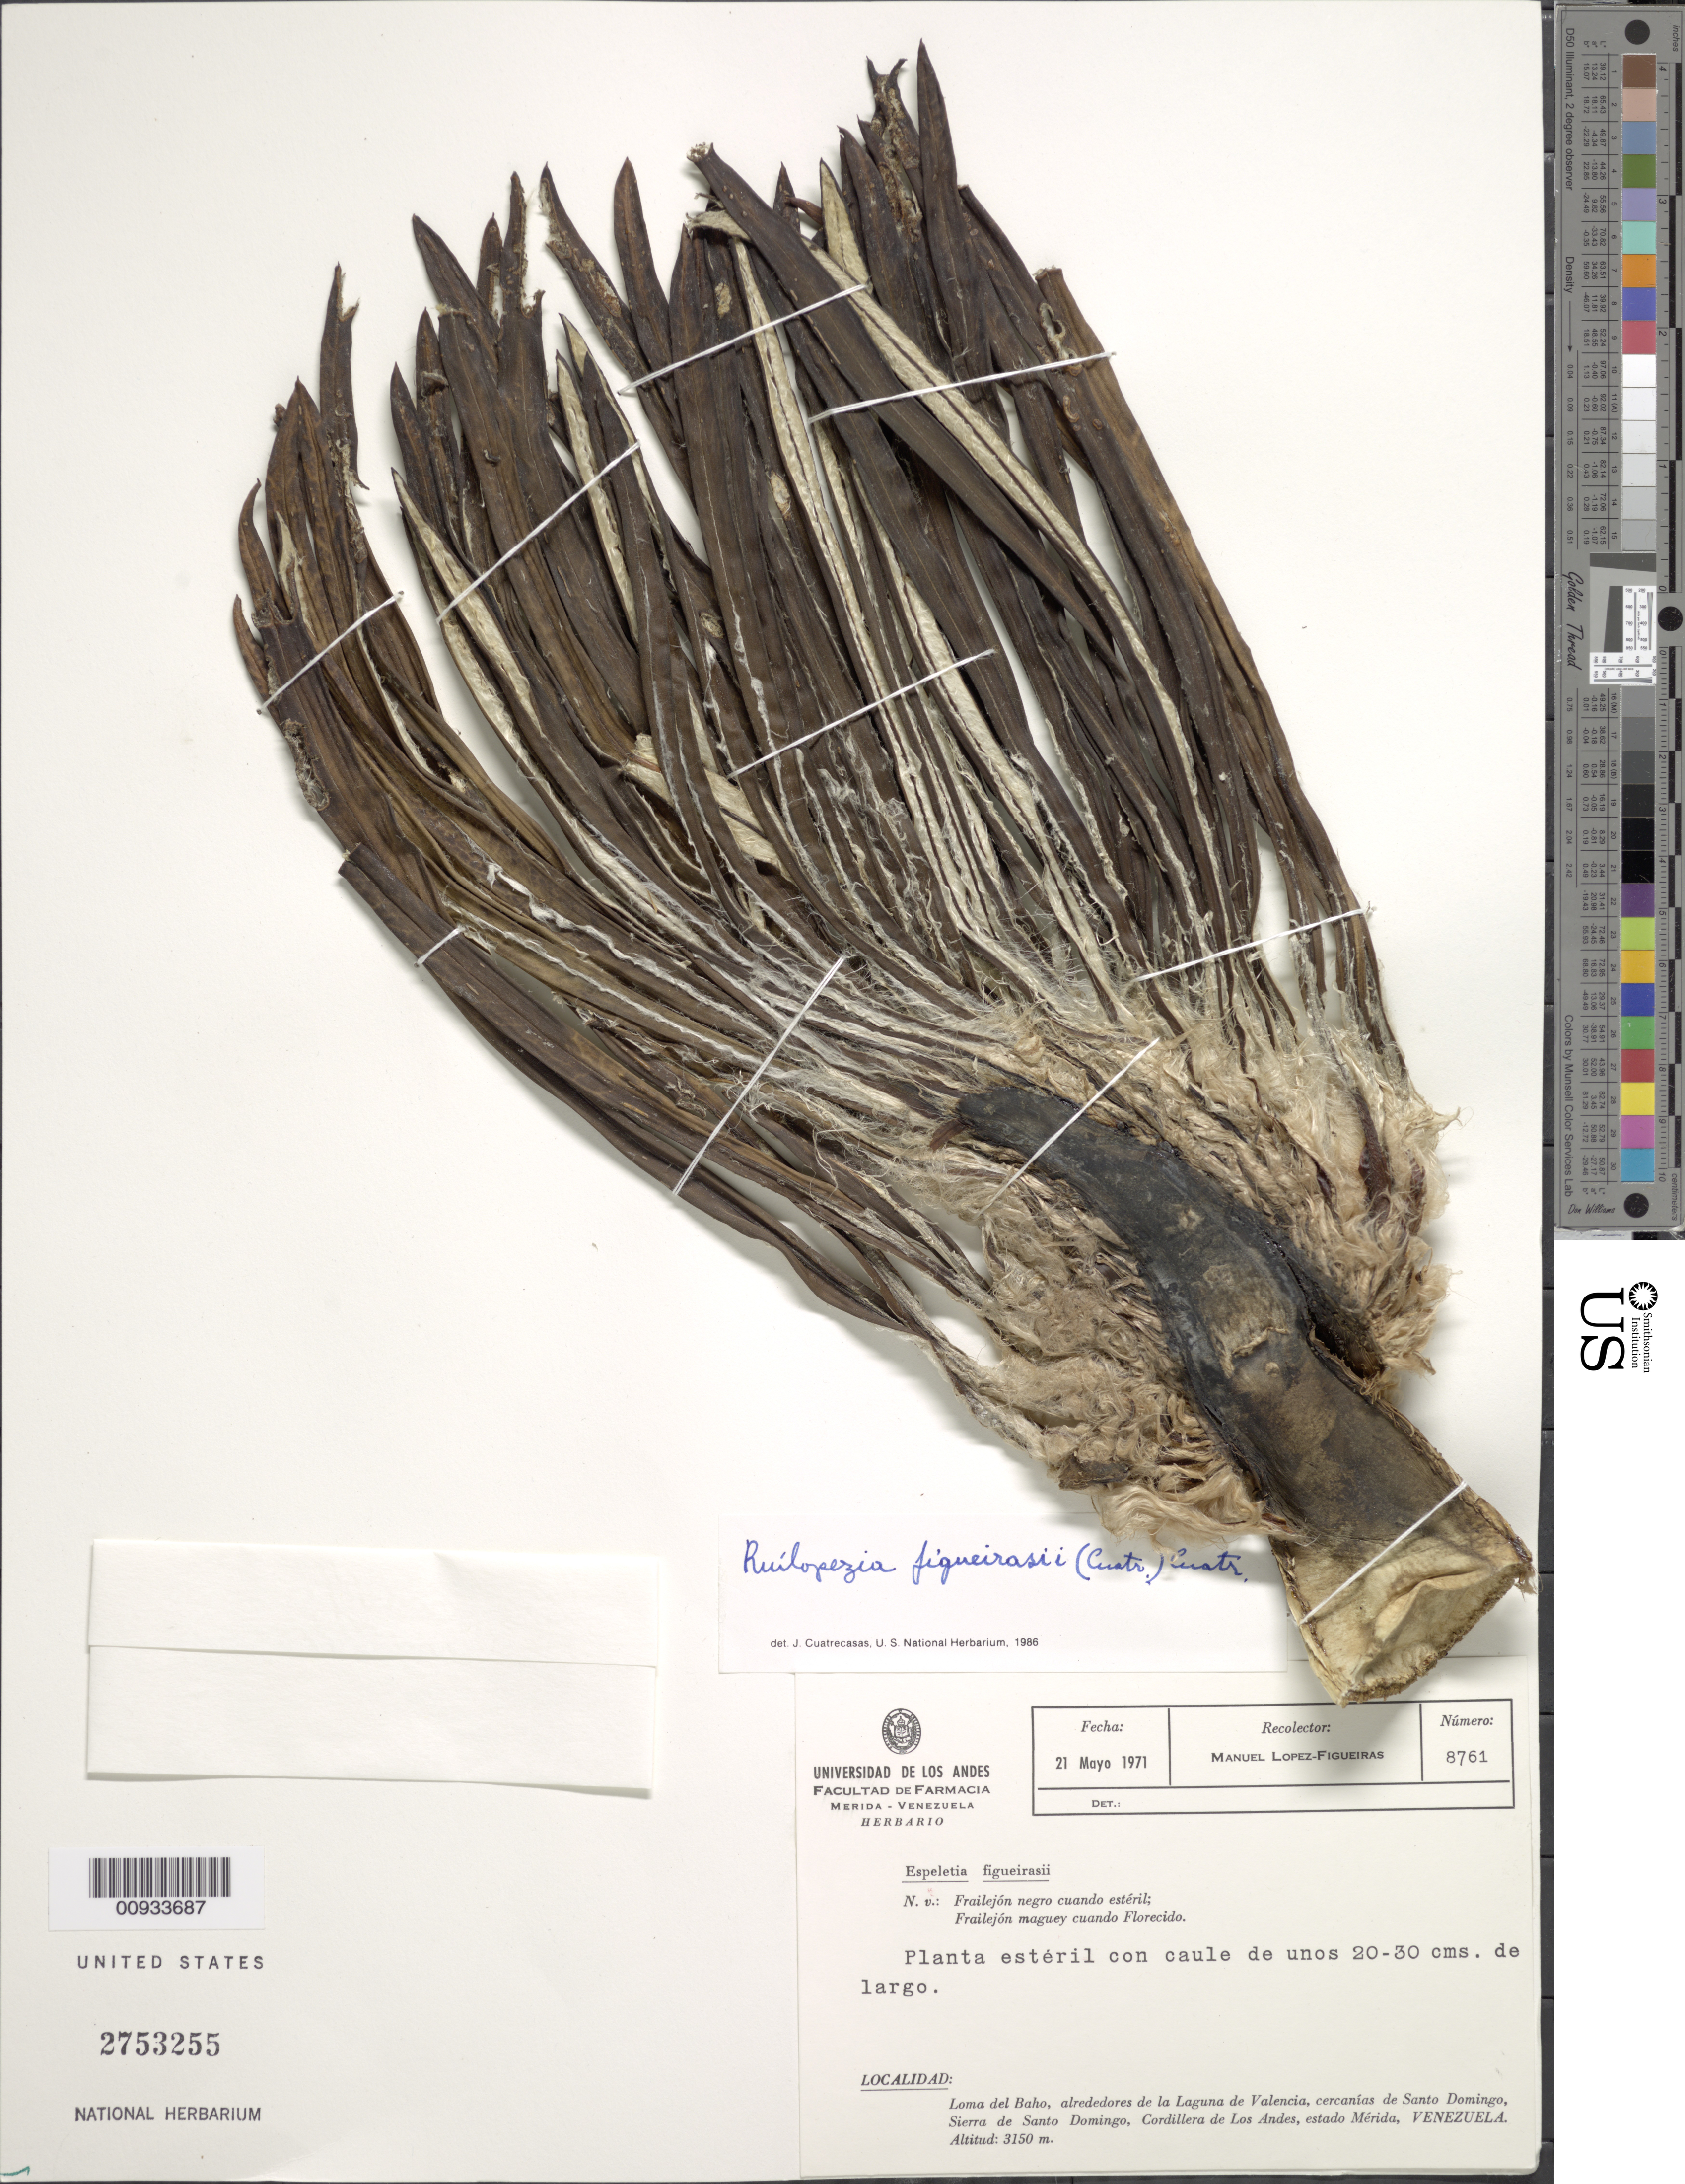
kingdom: Plantae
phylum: Tracheophyta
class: Magnoliopsida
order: Asterales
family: Asteraceae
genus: Ruilopezia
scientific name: Ruilopezia figueirasii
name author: (Cuatrec.) Cuatrec.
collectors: M. López Figueiras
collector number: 8761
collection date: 1971-05-21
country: Venezuela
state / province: Mérida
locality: Loma del Baho, alrededores de la Laguna de Valencia, cercanias de Santo Domingo, Sierra de Santo Domingo, Cordillera de Los Andes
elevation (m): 3150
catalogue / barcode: US 2753255